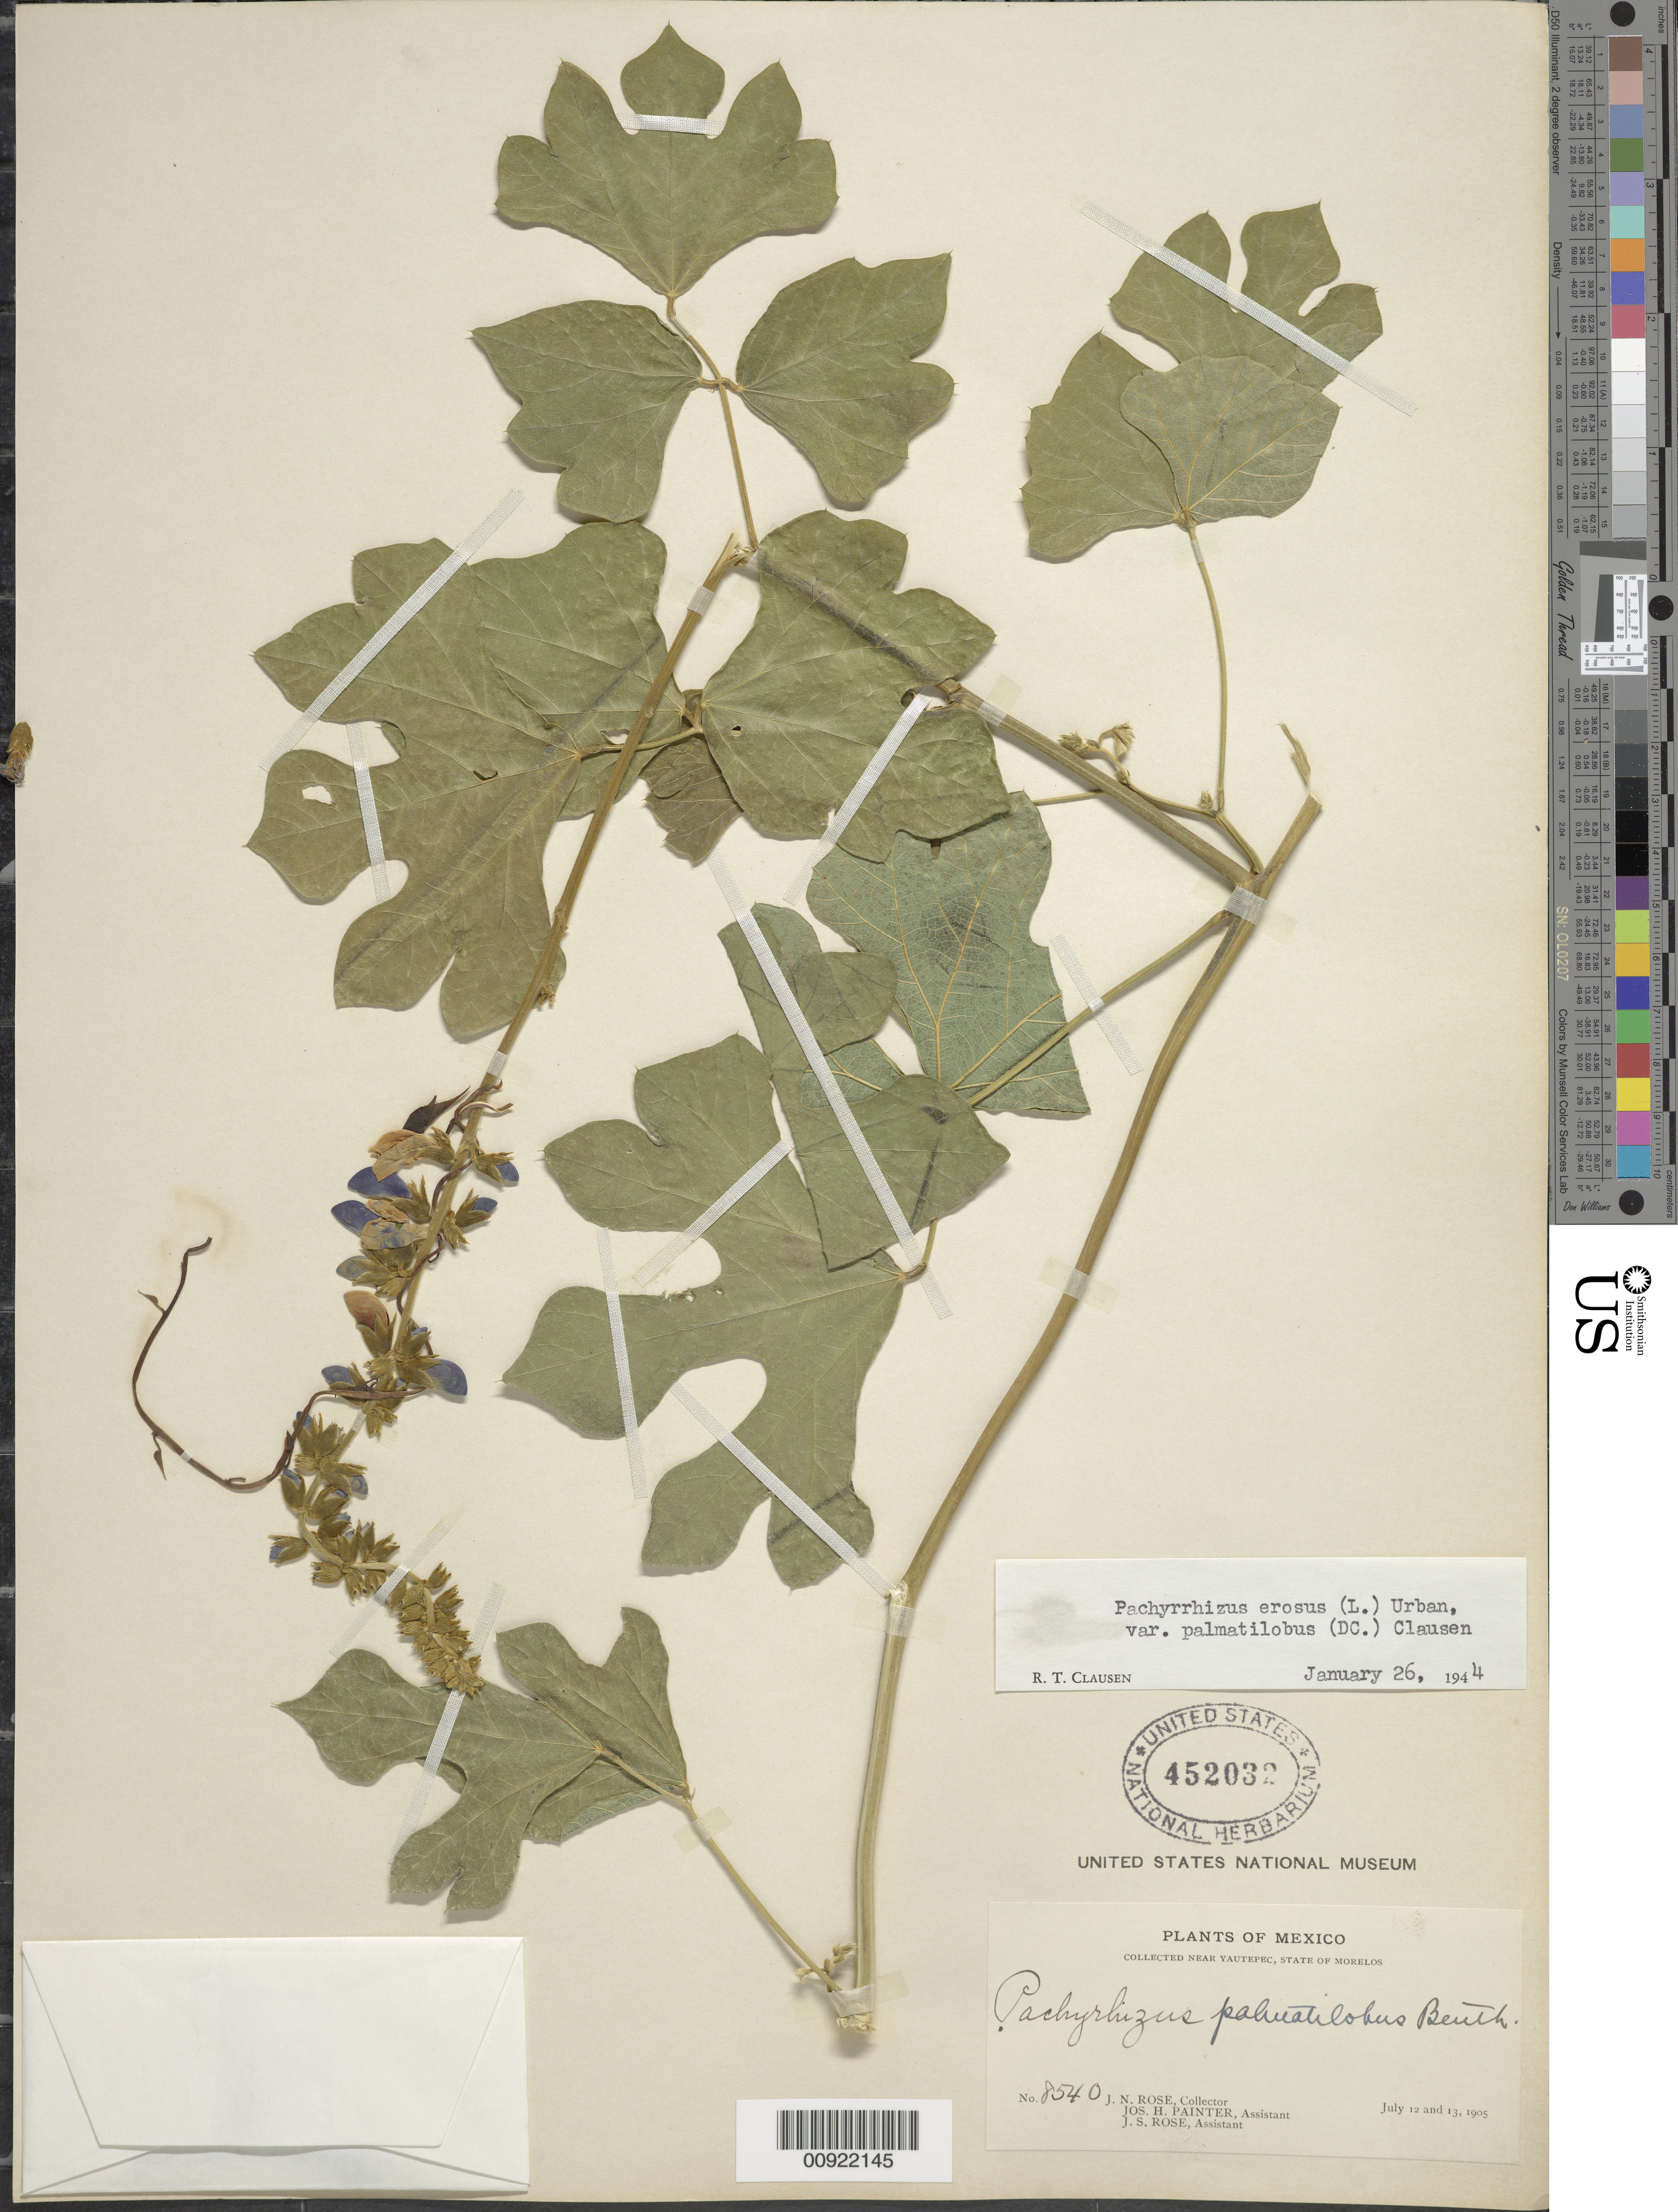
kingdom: Plantae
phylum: Tracheophyta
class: Magnoliopsida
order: Fabales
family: Fabaceae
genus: Pachyrhizus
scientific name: Pachyrhizus erosus var. palmatilobus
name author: (L.) Urb.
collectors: J. N. Rose, J. H. Painter & J. S. Rose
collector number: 8540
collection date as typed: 12 Jul 1905 to 13 Jul 1905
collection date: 1905-07-12/1905-07-13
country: Mexico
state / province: Morelos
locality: Near Yautepec, State of Morelos.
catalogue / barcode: US 452032